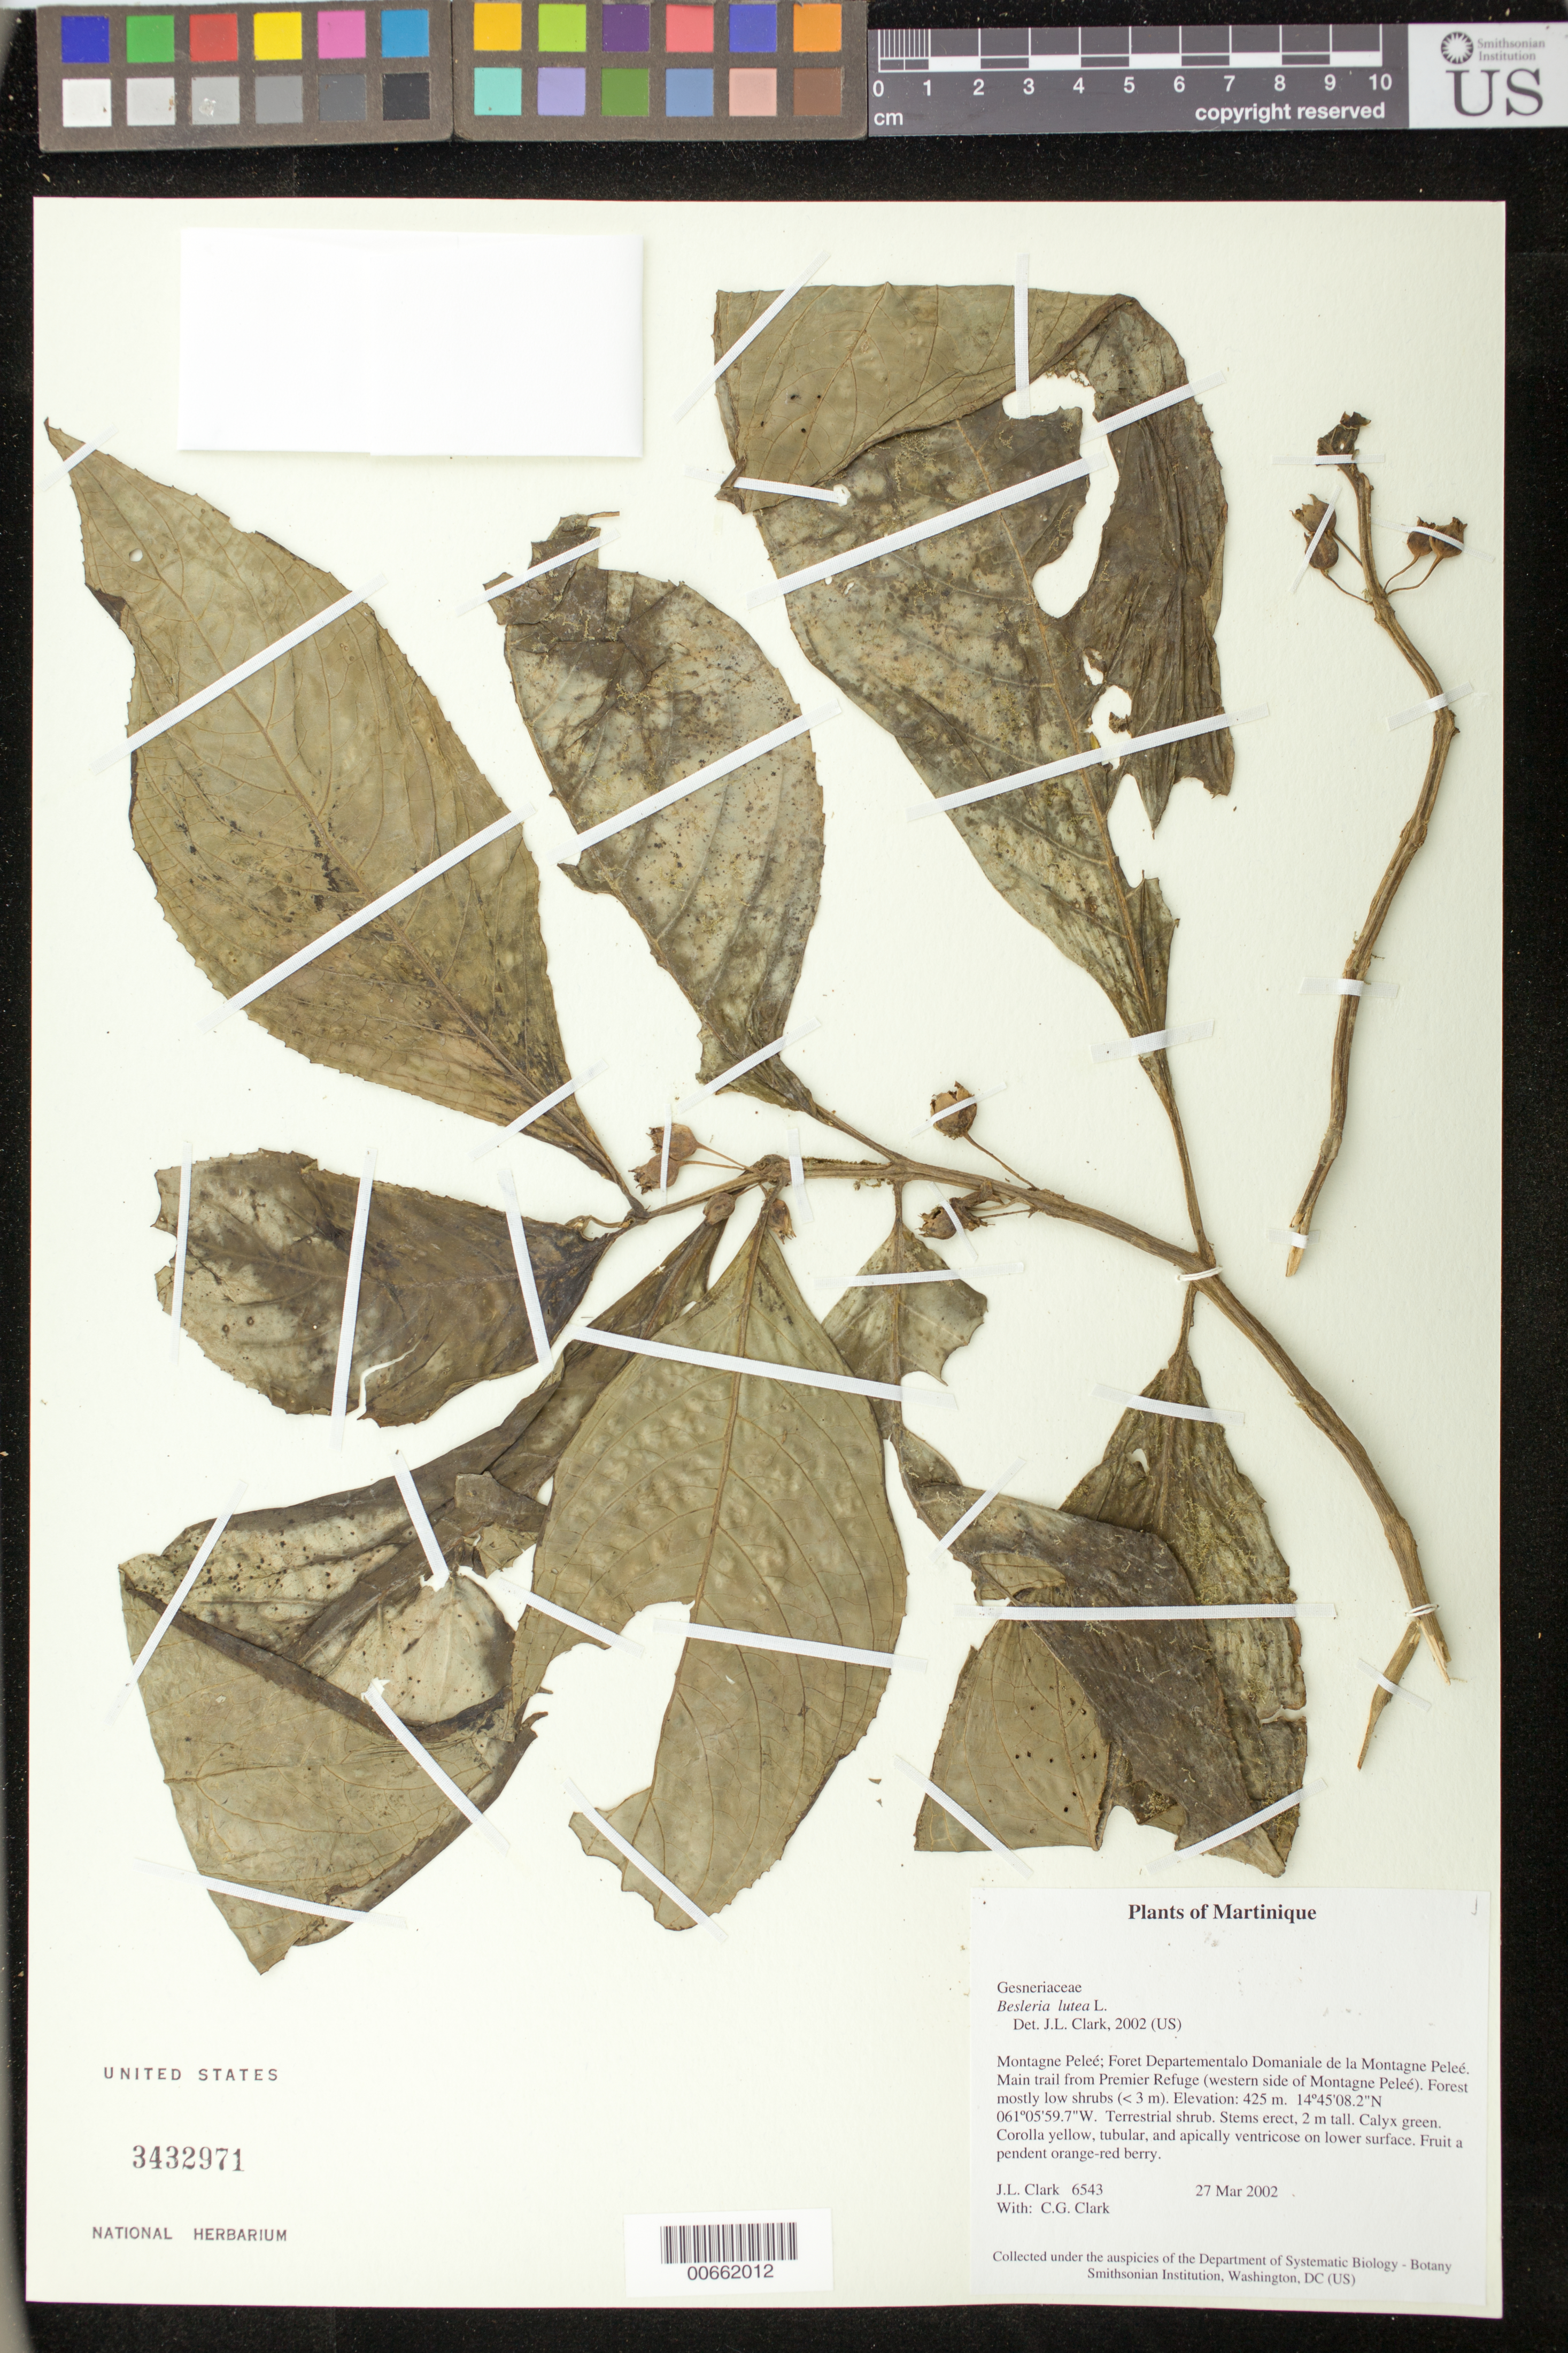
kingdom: Plantae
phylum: Tracheophyta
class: Magnoliopsida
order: Lamiales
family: Gesneriaceae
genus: Besleria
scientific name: Besleria lutea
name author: L.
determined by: Clark, J. L., (SEL), The Marie Selby Botanical Garden (UNITED STATES)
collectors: J. L. Clark & C. G. Clark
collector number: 6543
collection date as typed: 27 Mar 2002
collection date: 2002-03-27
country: Martinique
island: Martinique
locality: Montagne Pelée: Forêt Departementalo Domaniale de la Montagne Pelée; main trail from Premier Refuge (western side of Montagne Pelée)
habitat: Forest mostly low shrubs (< 3m)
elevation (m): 425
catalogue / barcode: US 3432971